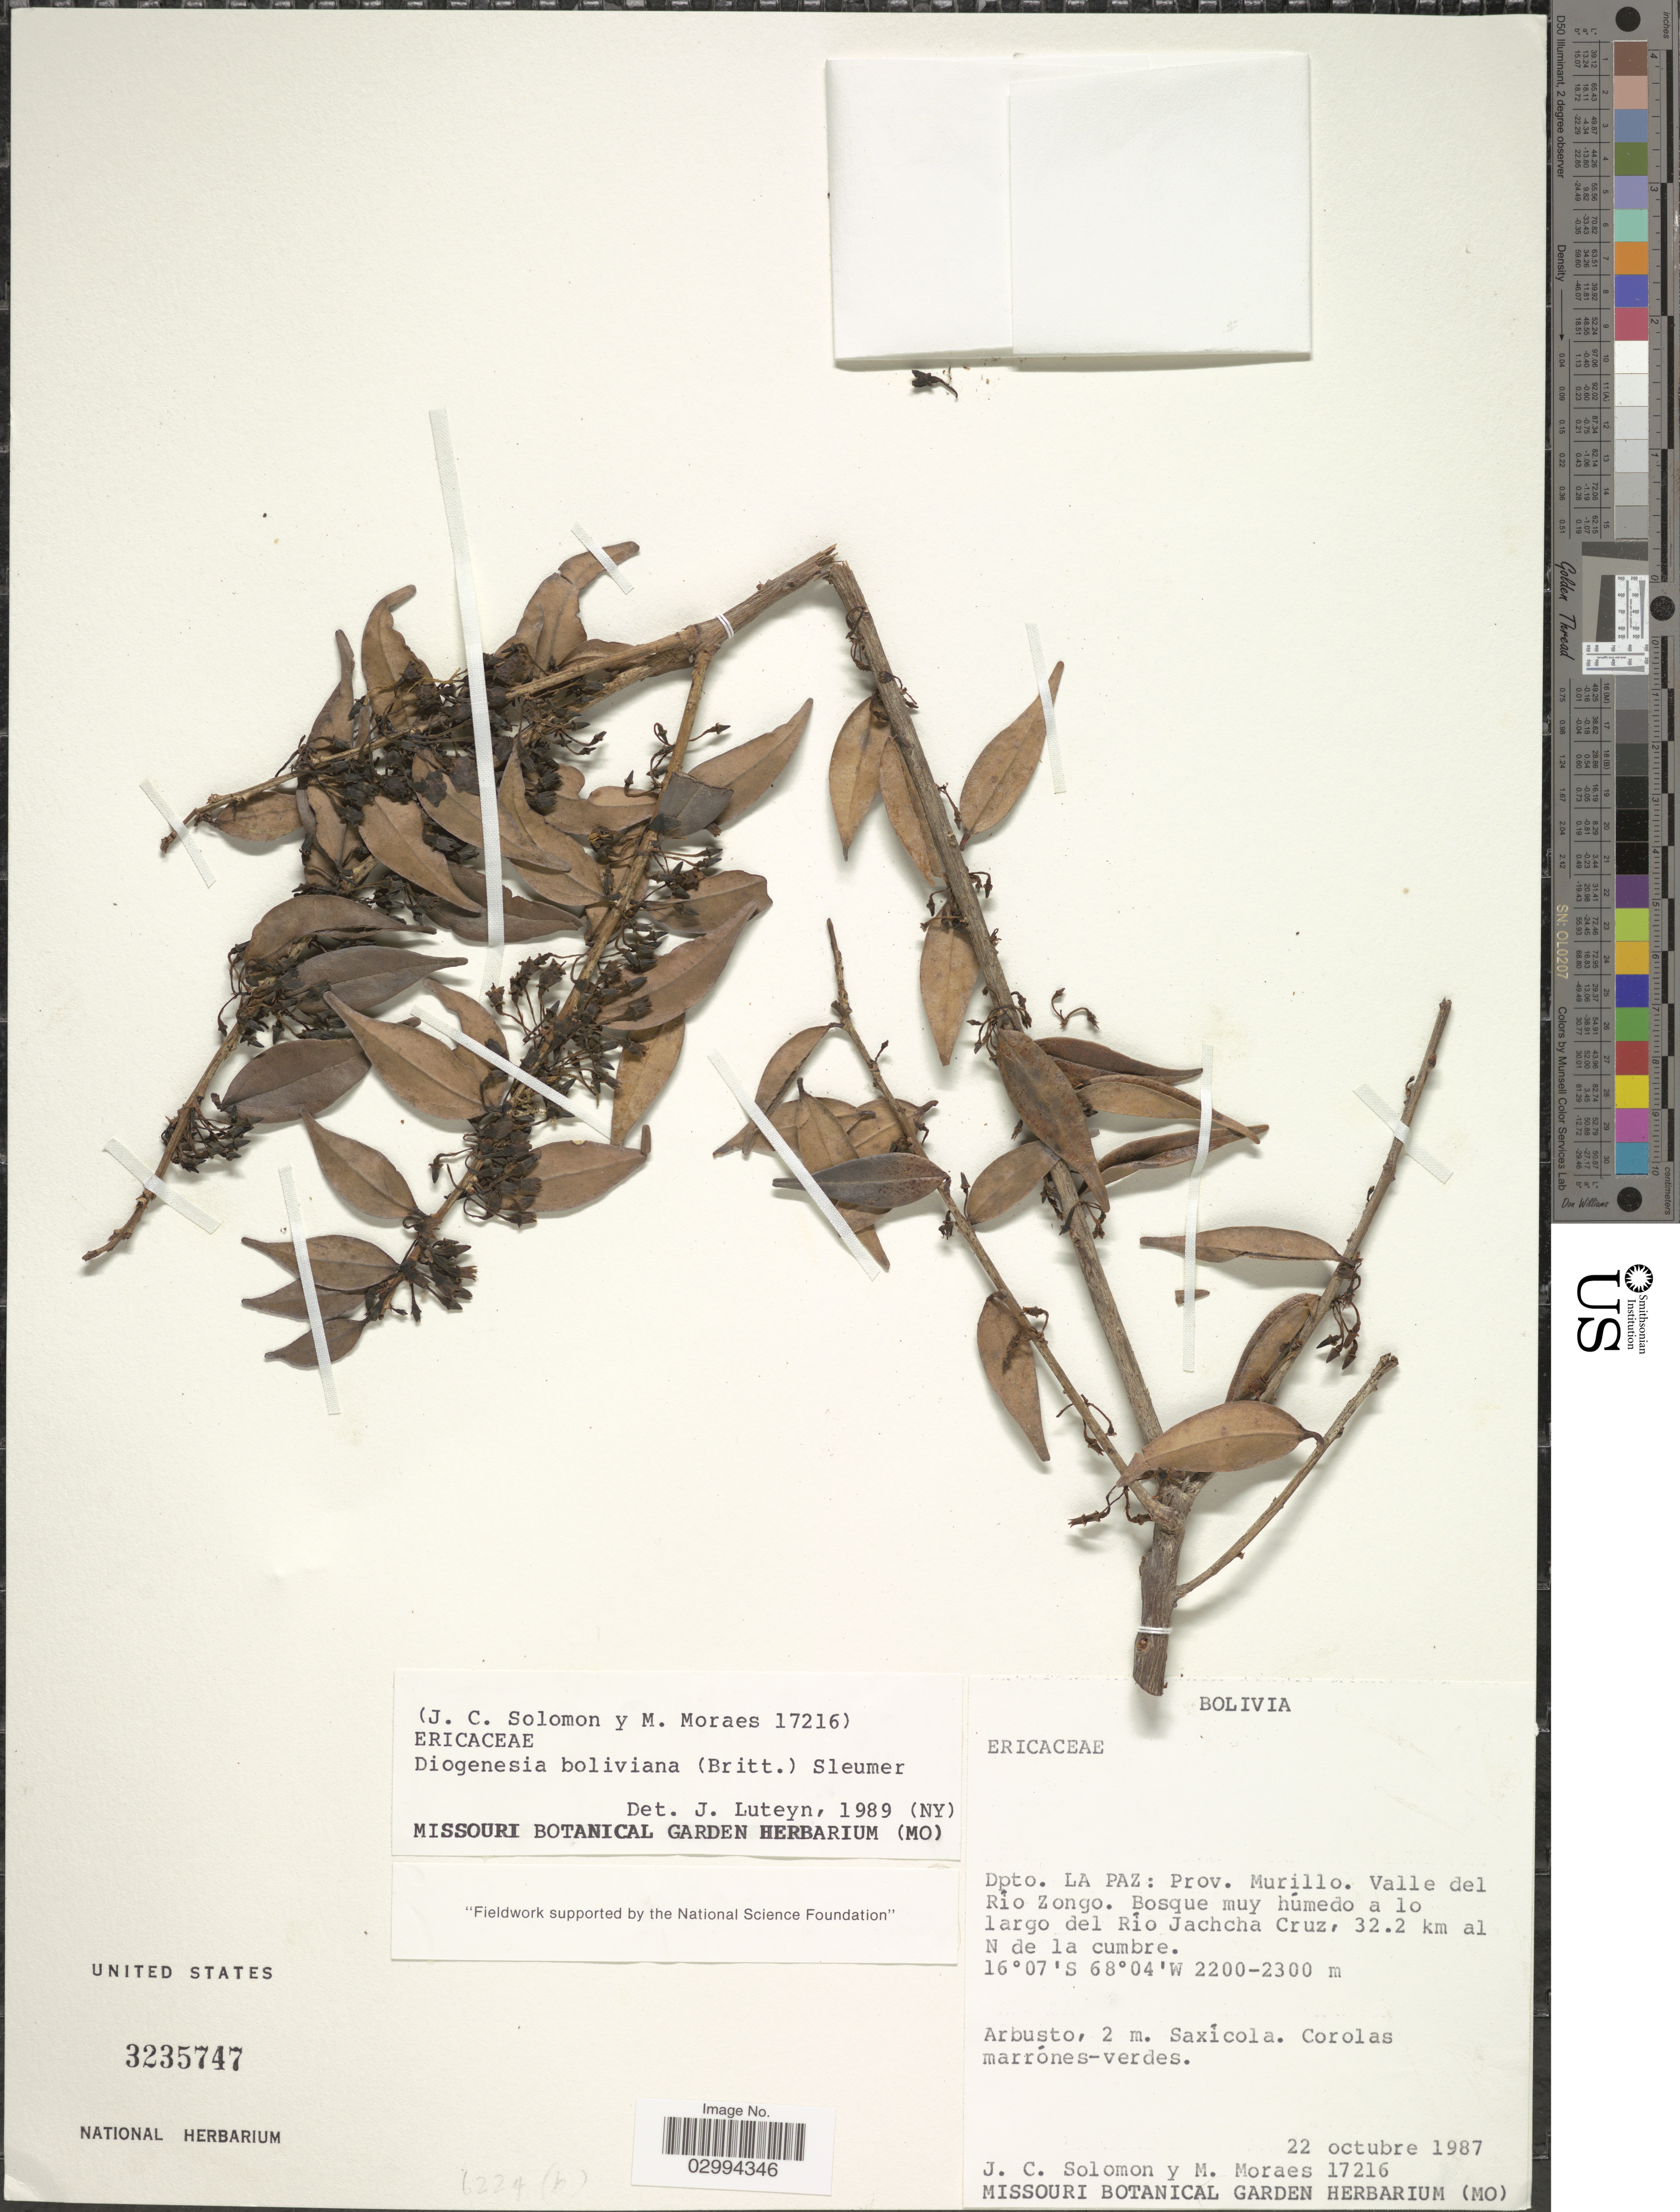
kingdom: Plantae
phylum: Tracheophyta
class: Magnoliopsida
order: Ericales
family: Ericaceae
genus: Diogenesia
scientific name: Diogenesia boliviana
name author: (Britton) Sleumer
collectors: J. C. Solomon & M. Moraes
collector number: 17216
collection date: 1987-10-22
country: Bolivia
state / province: La Paz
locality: Dpto. La Paz: Prov. Murillo. Valle del Rio Zongo. Bosque muy húmedo a lo largo del Rio Jachcha Cruz, 32.2 km al N de la cumbre.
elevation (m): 2200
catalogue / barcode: US 3235747